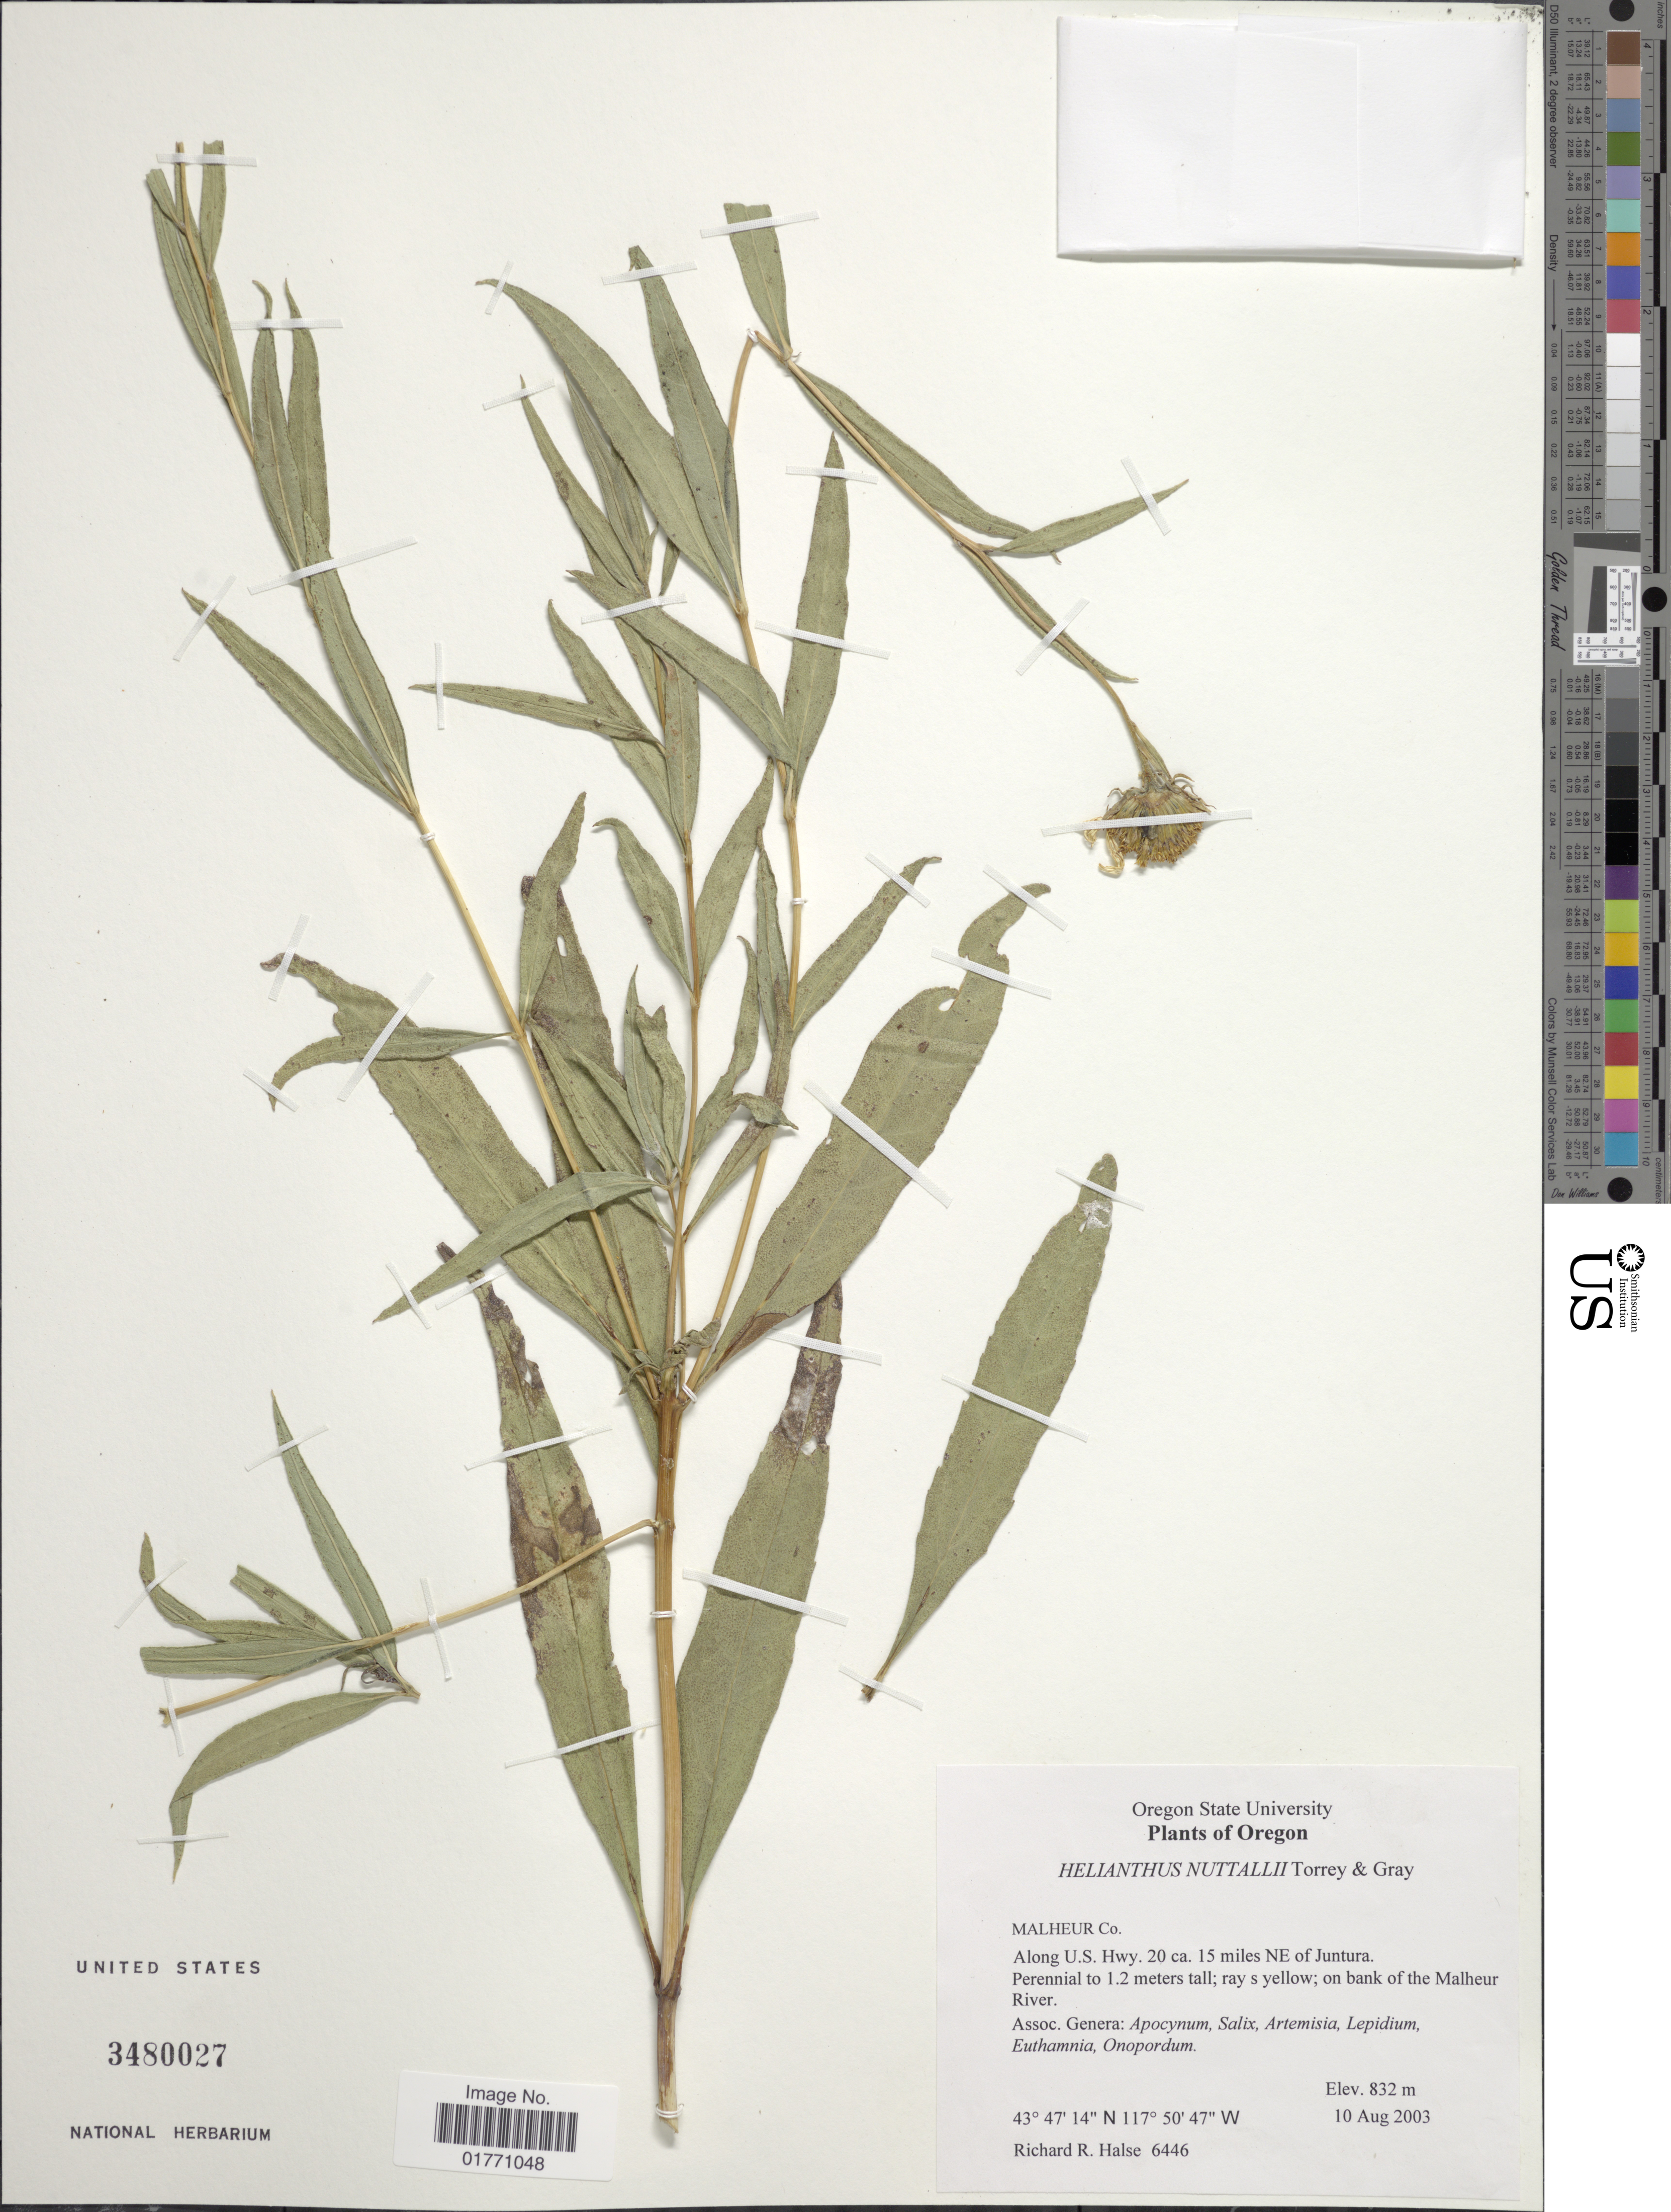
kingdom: Plantae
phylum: Tracheophyta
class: Magnoliopsida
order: Asterales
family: Asteraceae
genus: Helianthus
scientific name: Helianthus nuttallii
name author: Torr. & A. Gray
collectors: R. Halse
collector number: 6446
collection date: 2003-08-10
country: United States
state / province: Oregon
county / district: Malheur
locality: Malheur Co., along U.S. Hwy. 20 ca. 15 miles NE of Juntura, on bank of the Malheur River.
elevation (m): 832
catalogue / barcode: US 3480027